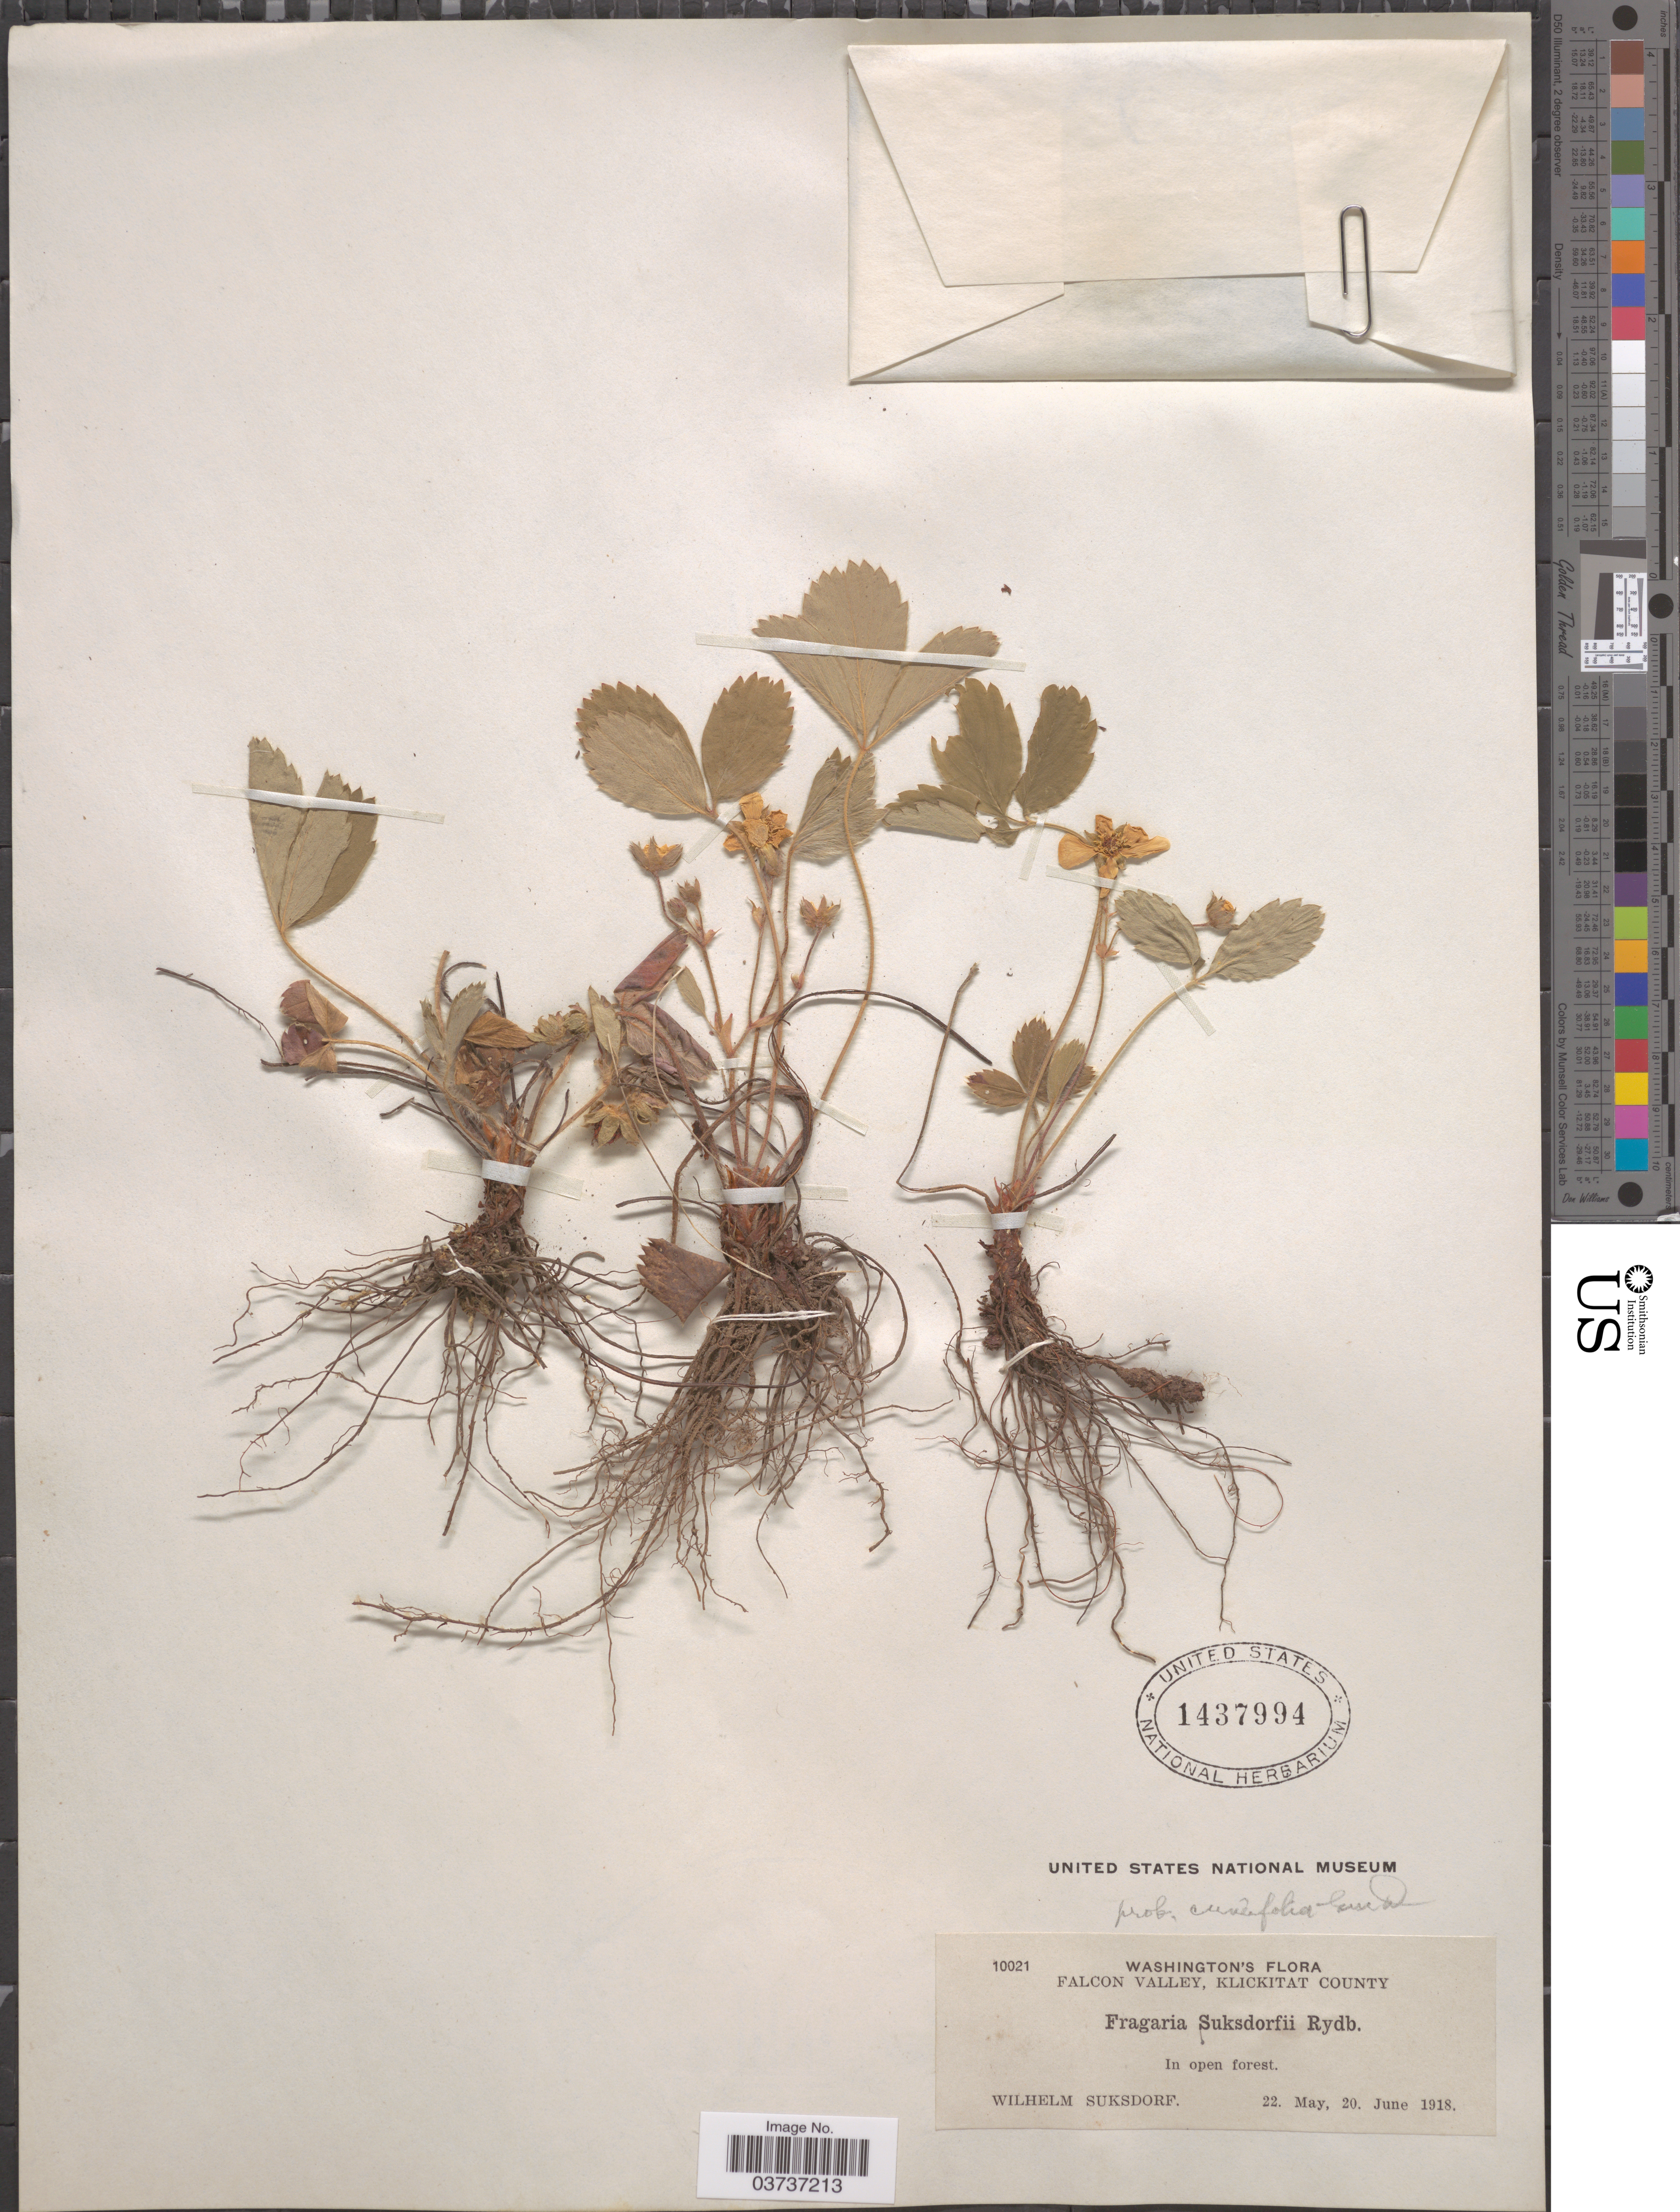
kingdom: Plantae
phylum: Tracheophyta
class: Magnoliopsida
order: Rosales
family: Rosaceae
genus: Fragaria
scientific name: Fragaria suksdorfii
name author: Rydb.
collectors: W. N. Suksdorf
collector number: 10021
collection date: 1918-05-22/1918-06-20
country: United States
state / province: Washington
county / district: Klickitat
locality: Falcon Valley, Klickitat County.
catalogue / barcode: US 1437994